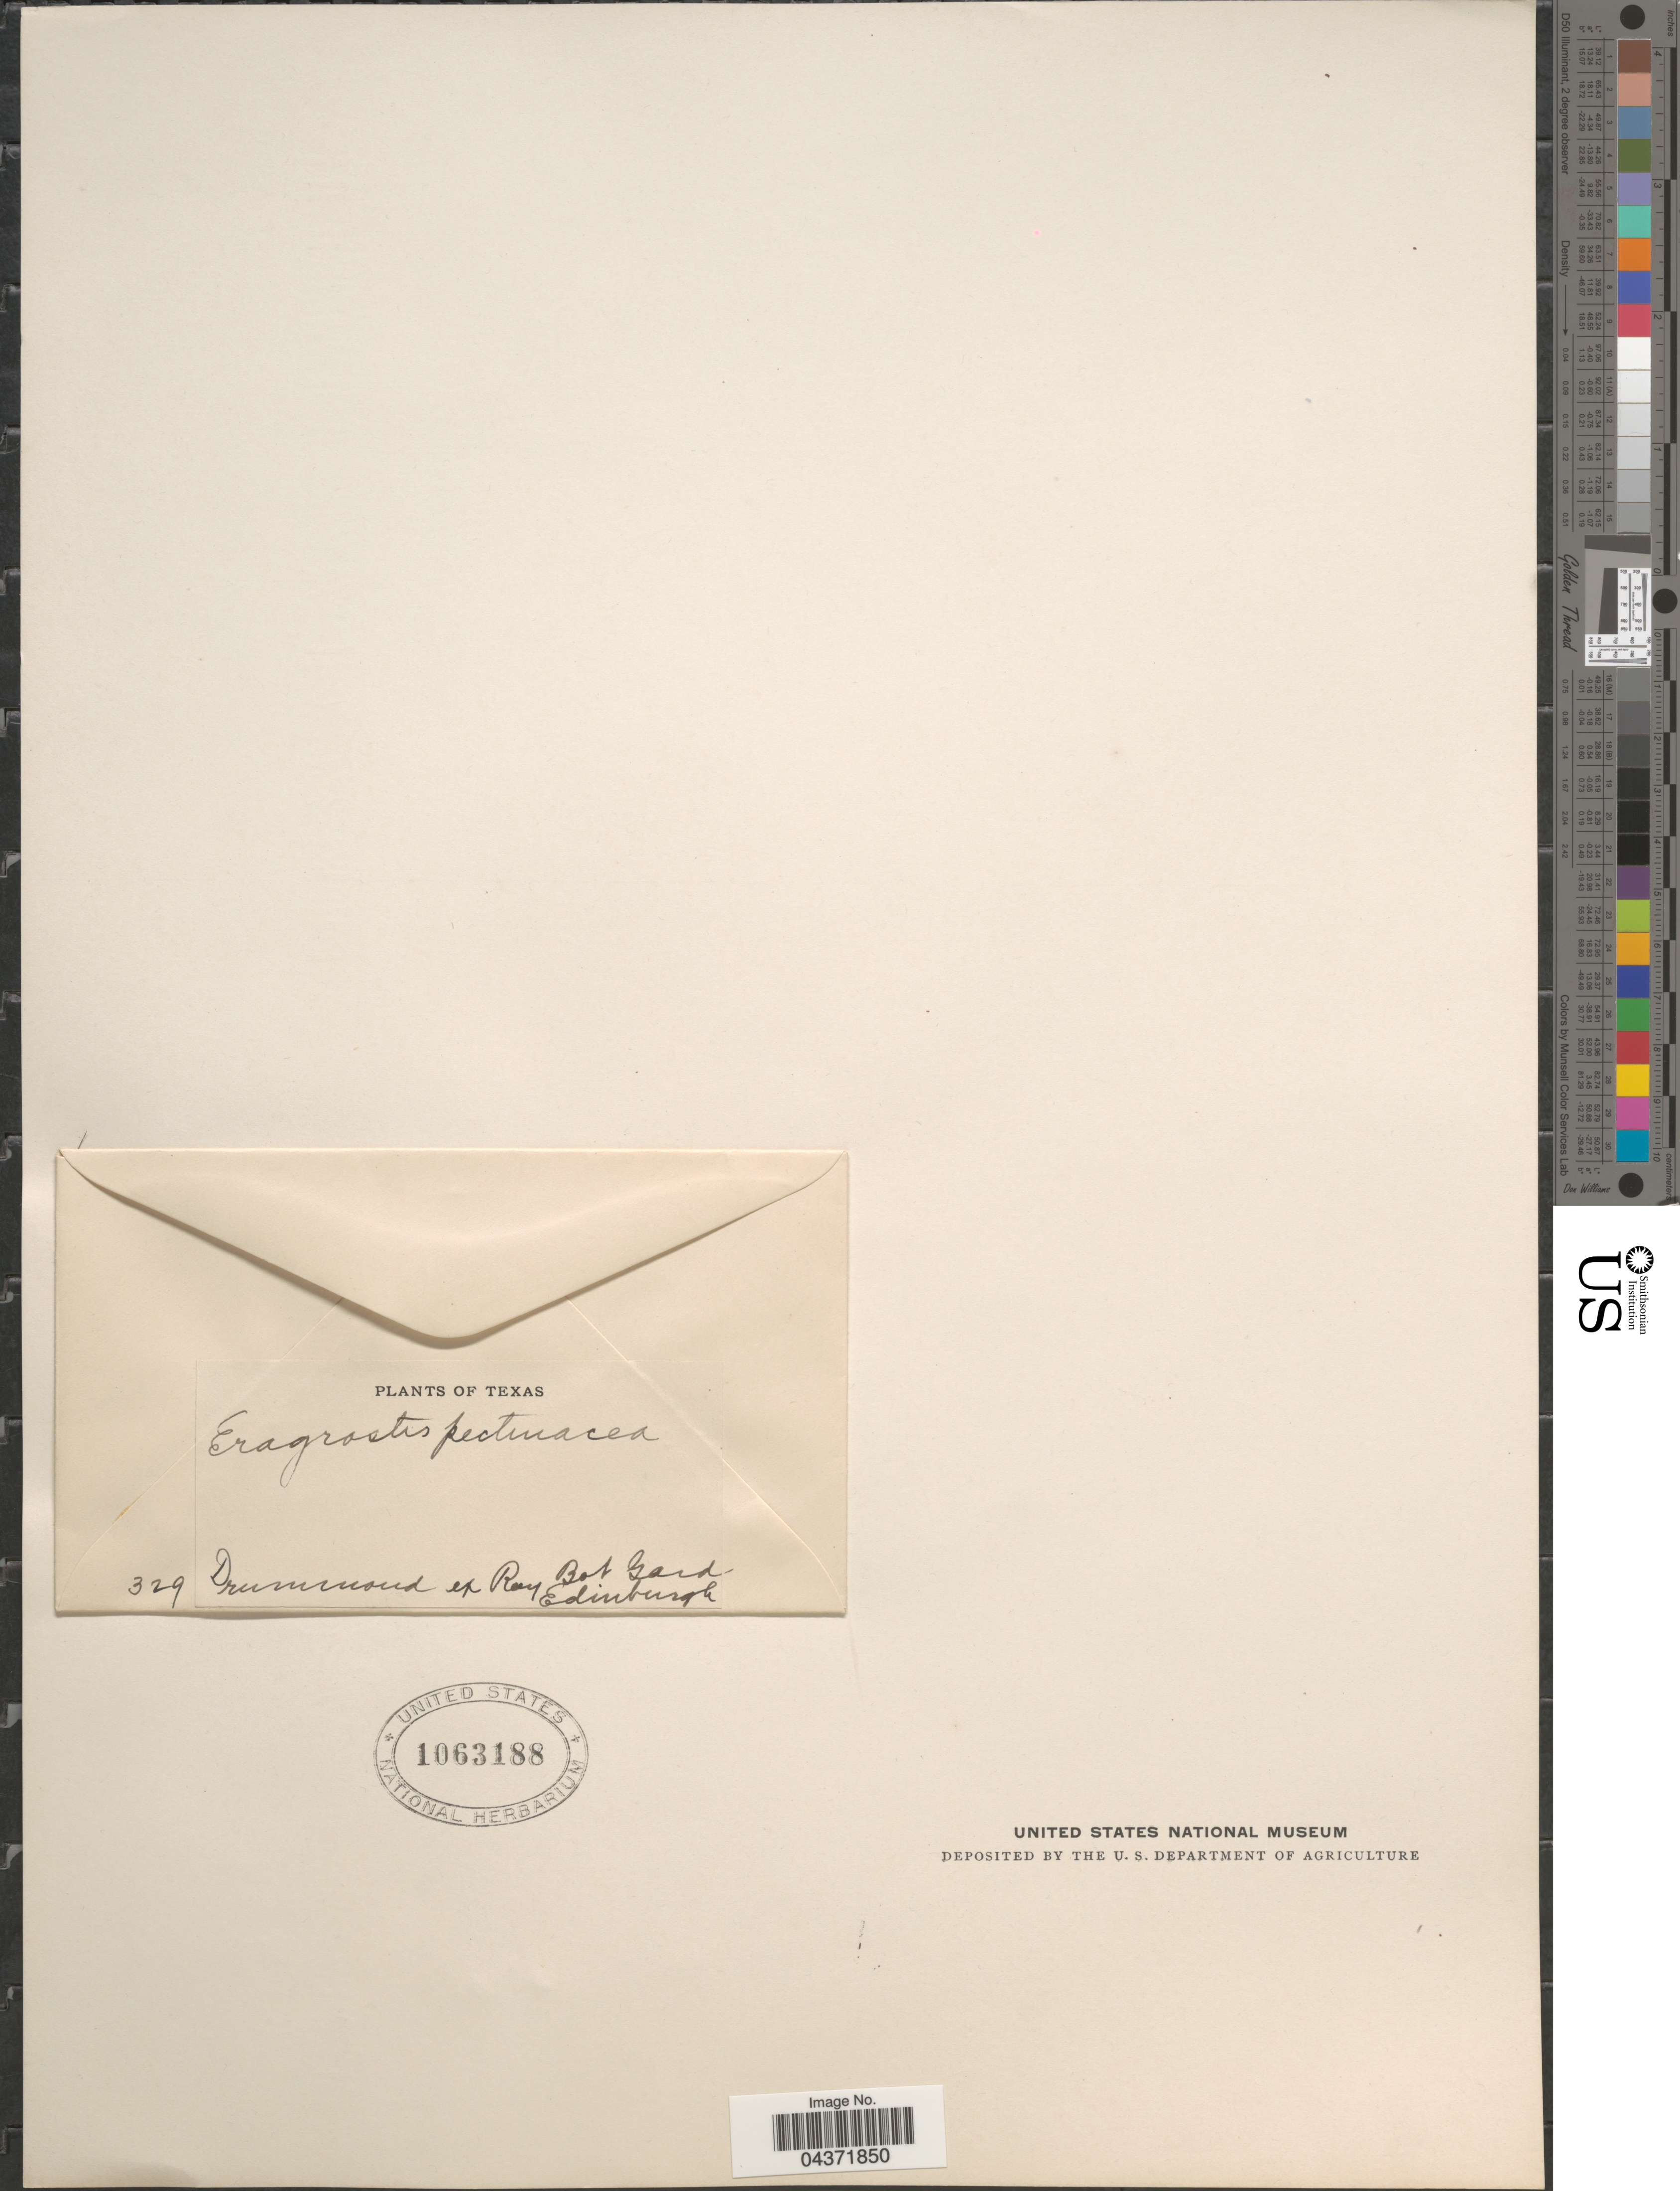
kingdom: Plantae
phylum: Tracheophyta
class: Liliopsida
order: Poales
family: Poaceae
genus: Eragrostis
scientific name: Eragrostis spectabilis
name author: (Pursh) Steud.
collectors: -. Drummond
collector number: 329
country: United States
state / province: Texas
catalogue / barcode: US 1063188